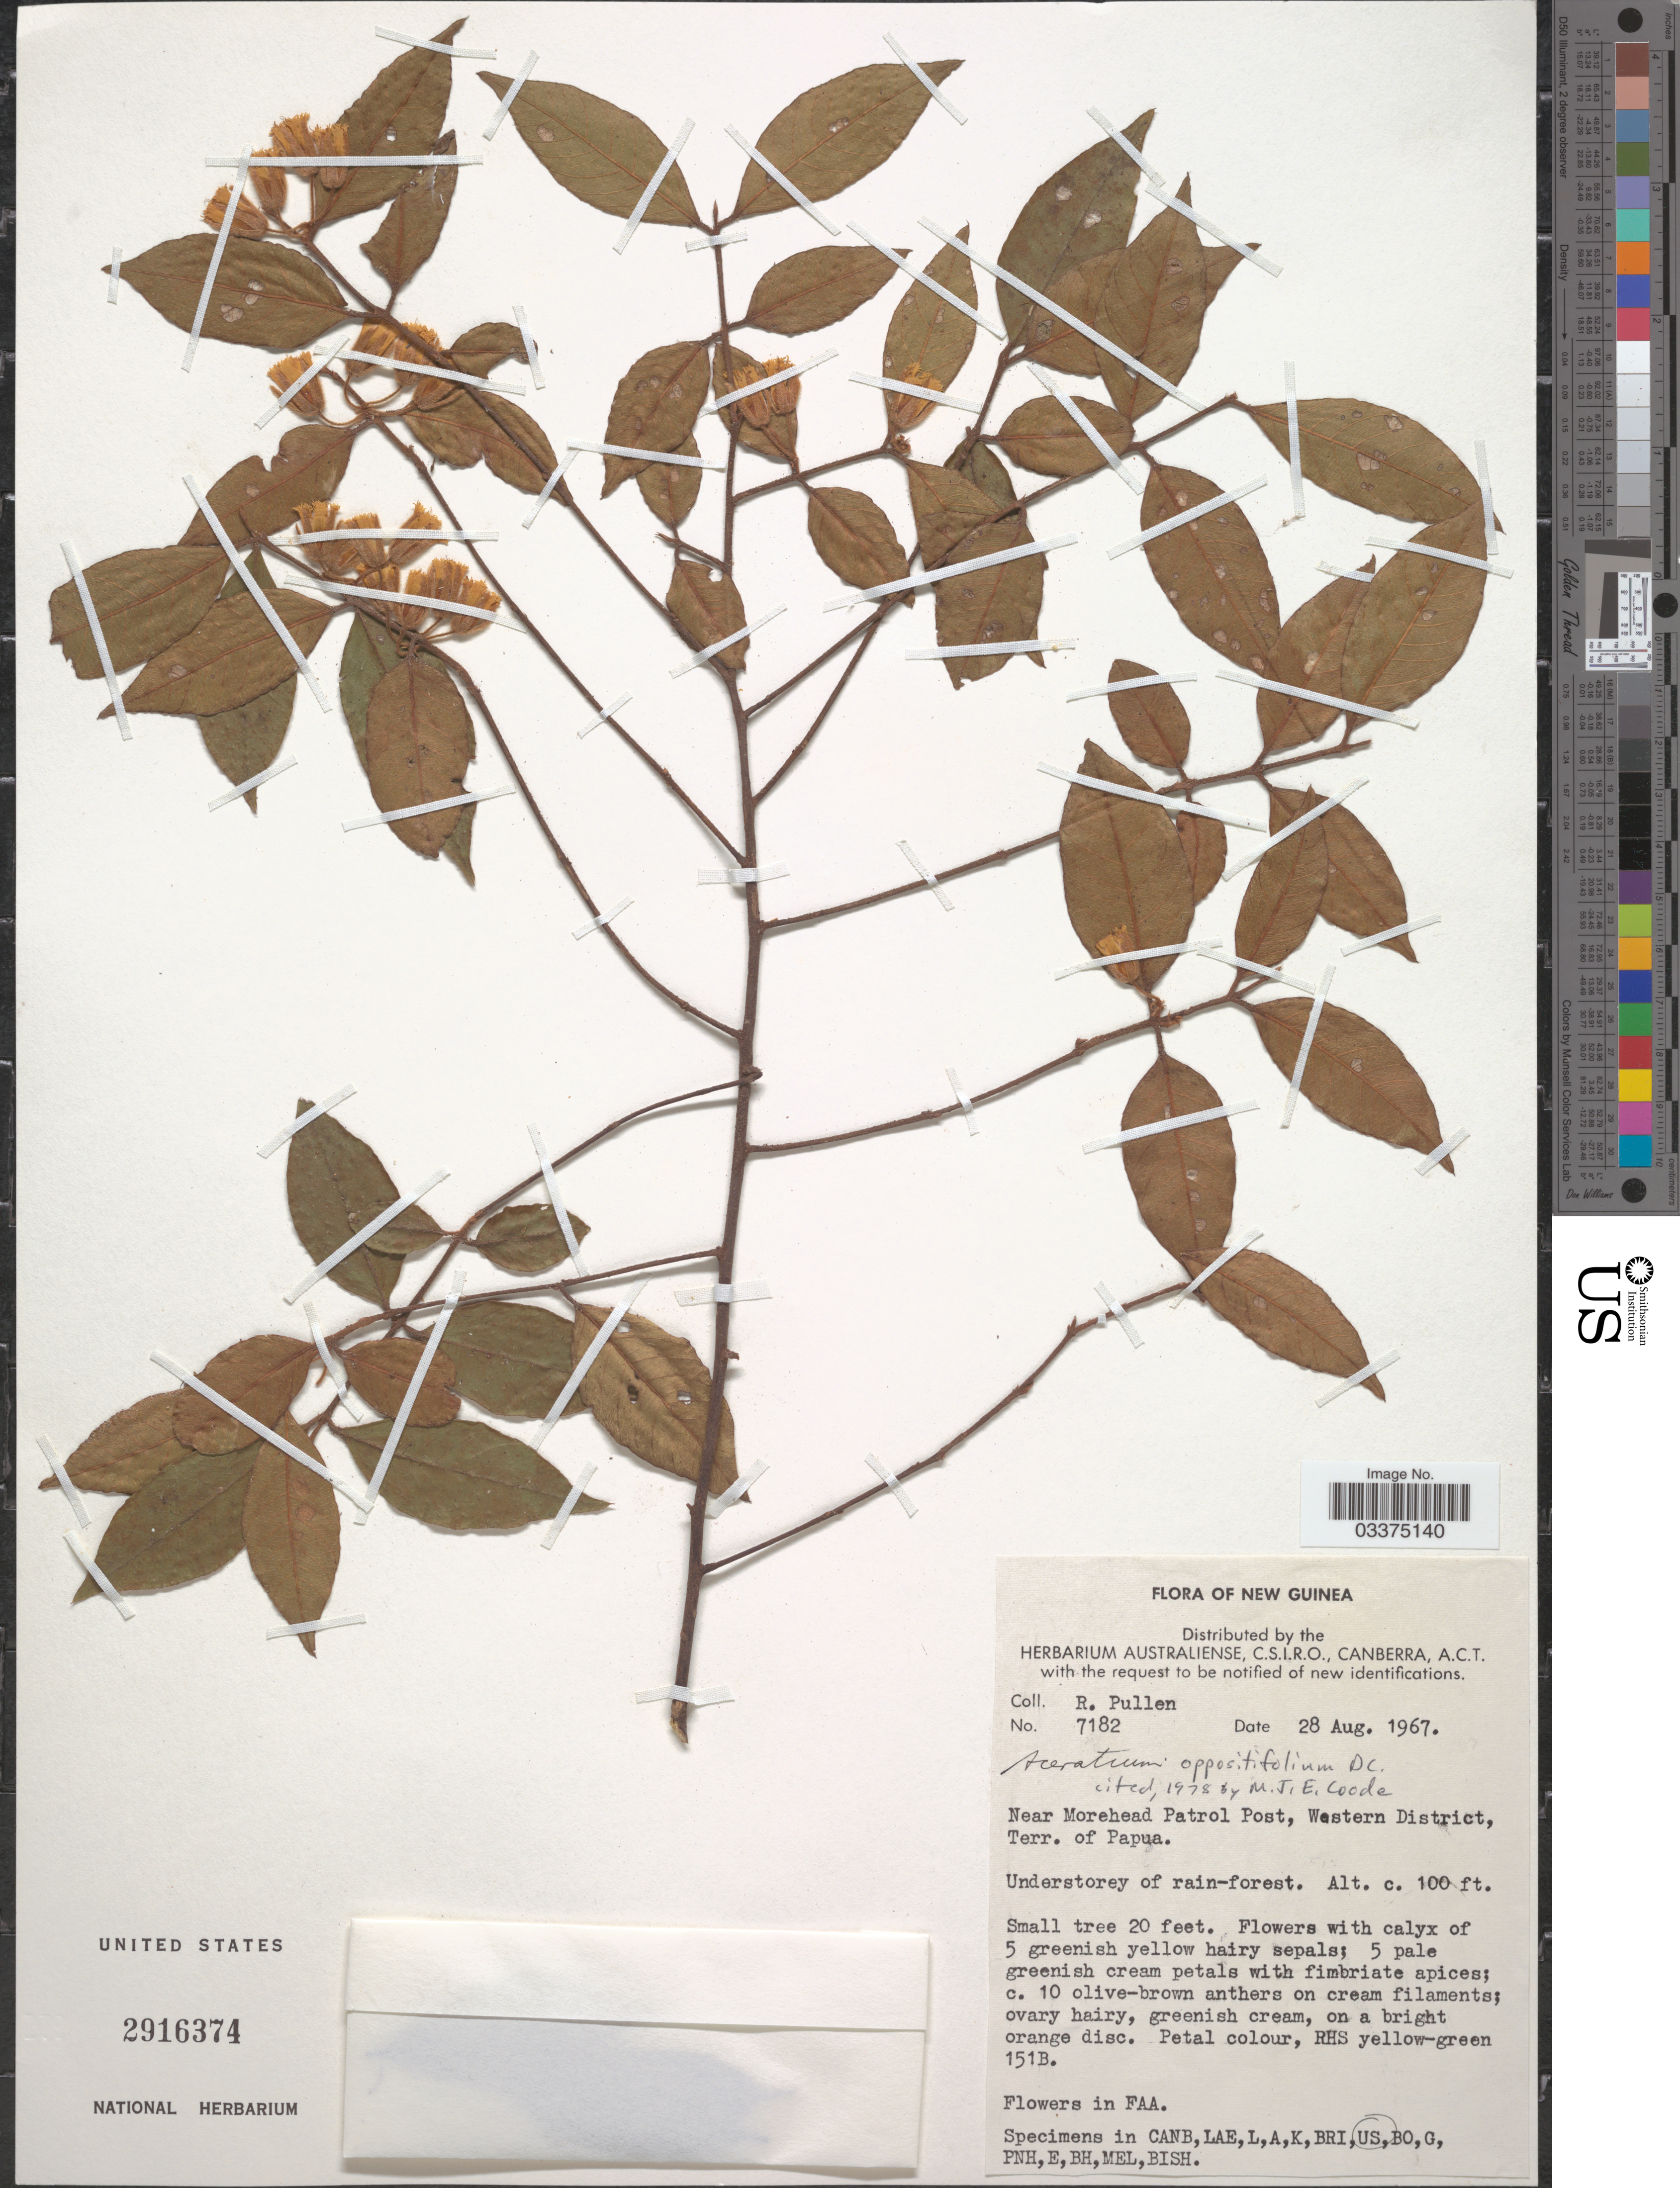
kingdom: Plantae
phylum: Tracheophyta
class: Magnoliopsida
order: Oxalidales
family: Elaeocarpaceae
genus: Aceratium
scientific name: Aceratium oppositifolium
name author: DC.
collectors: R. Pullen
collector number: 7182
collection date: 1967-08-28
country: Papua New Guinea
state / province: Manus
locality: New Guinea. Near Morehead Patrol Post, Western District, Terr. of Papua.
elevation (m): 30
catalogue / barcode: US 2916374